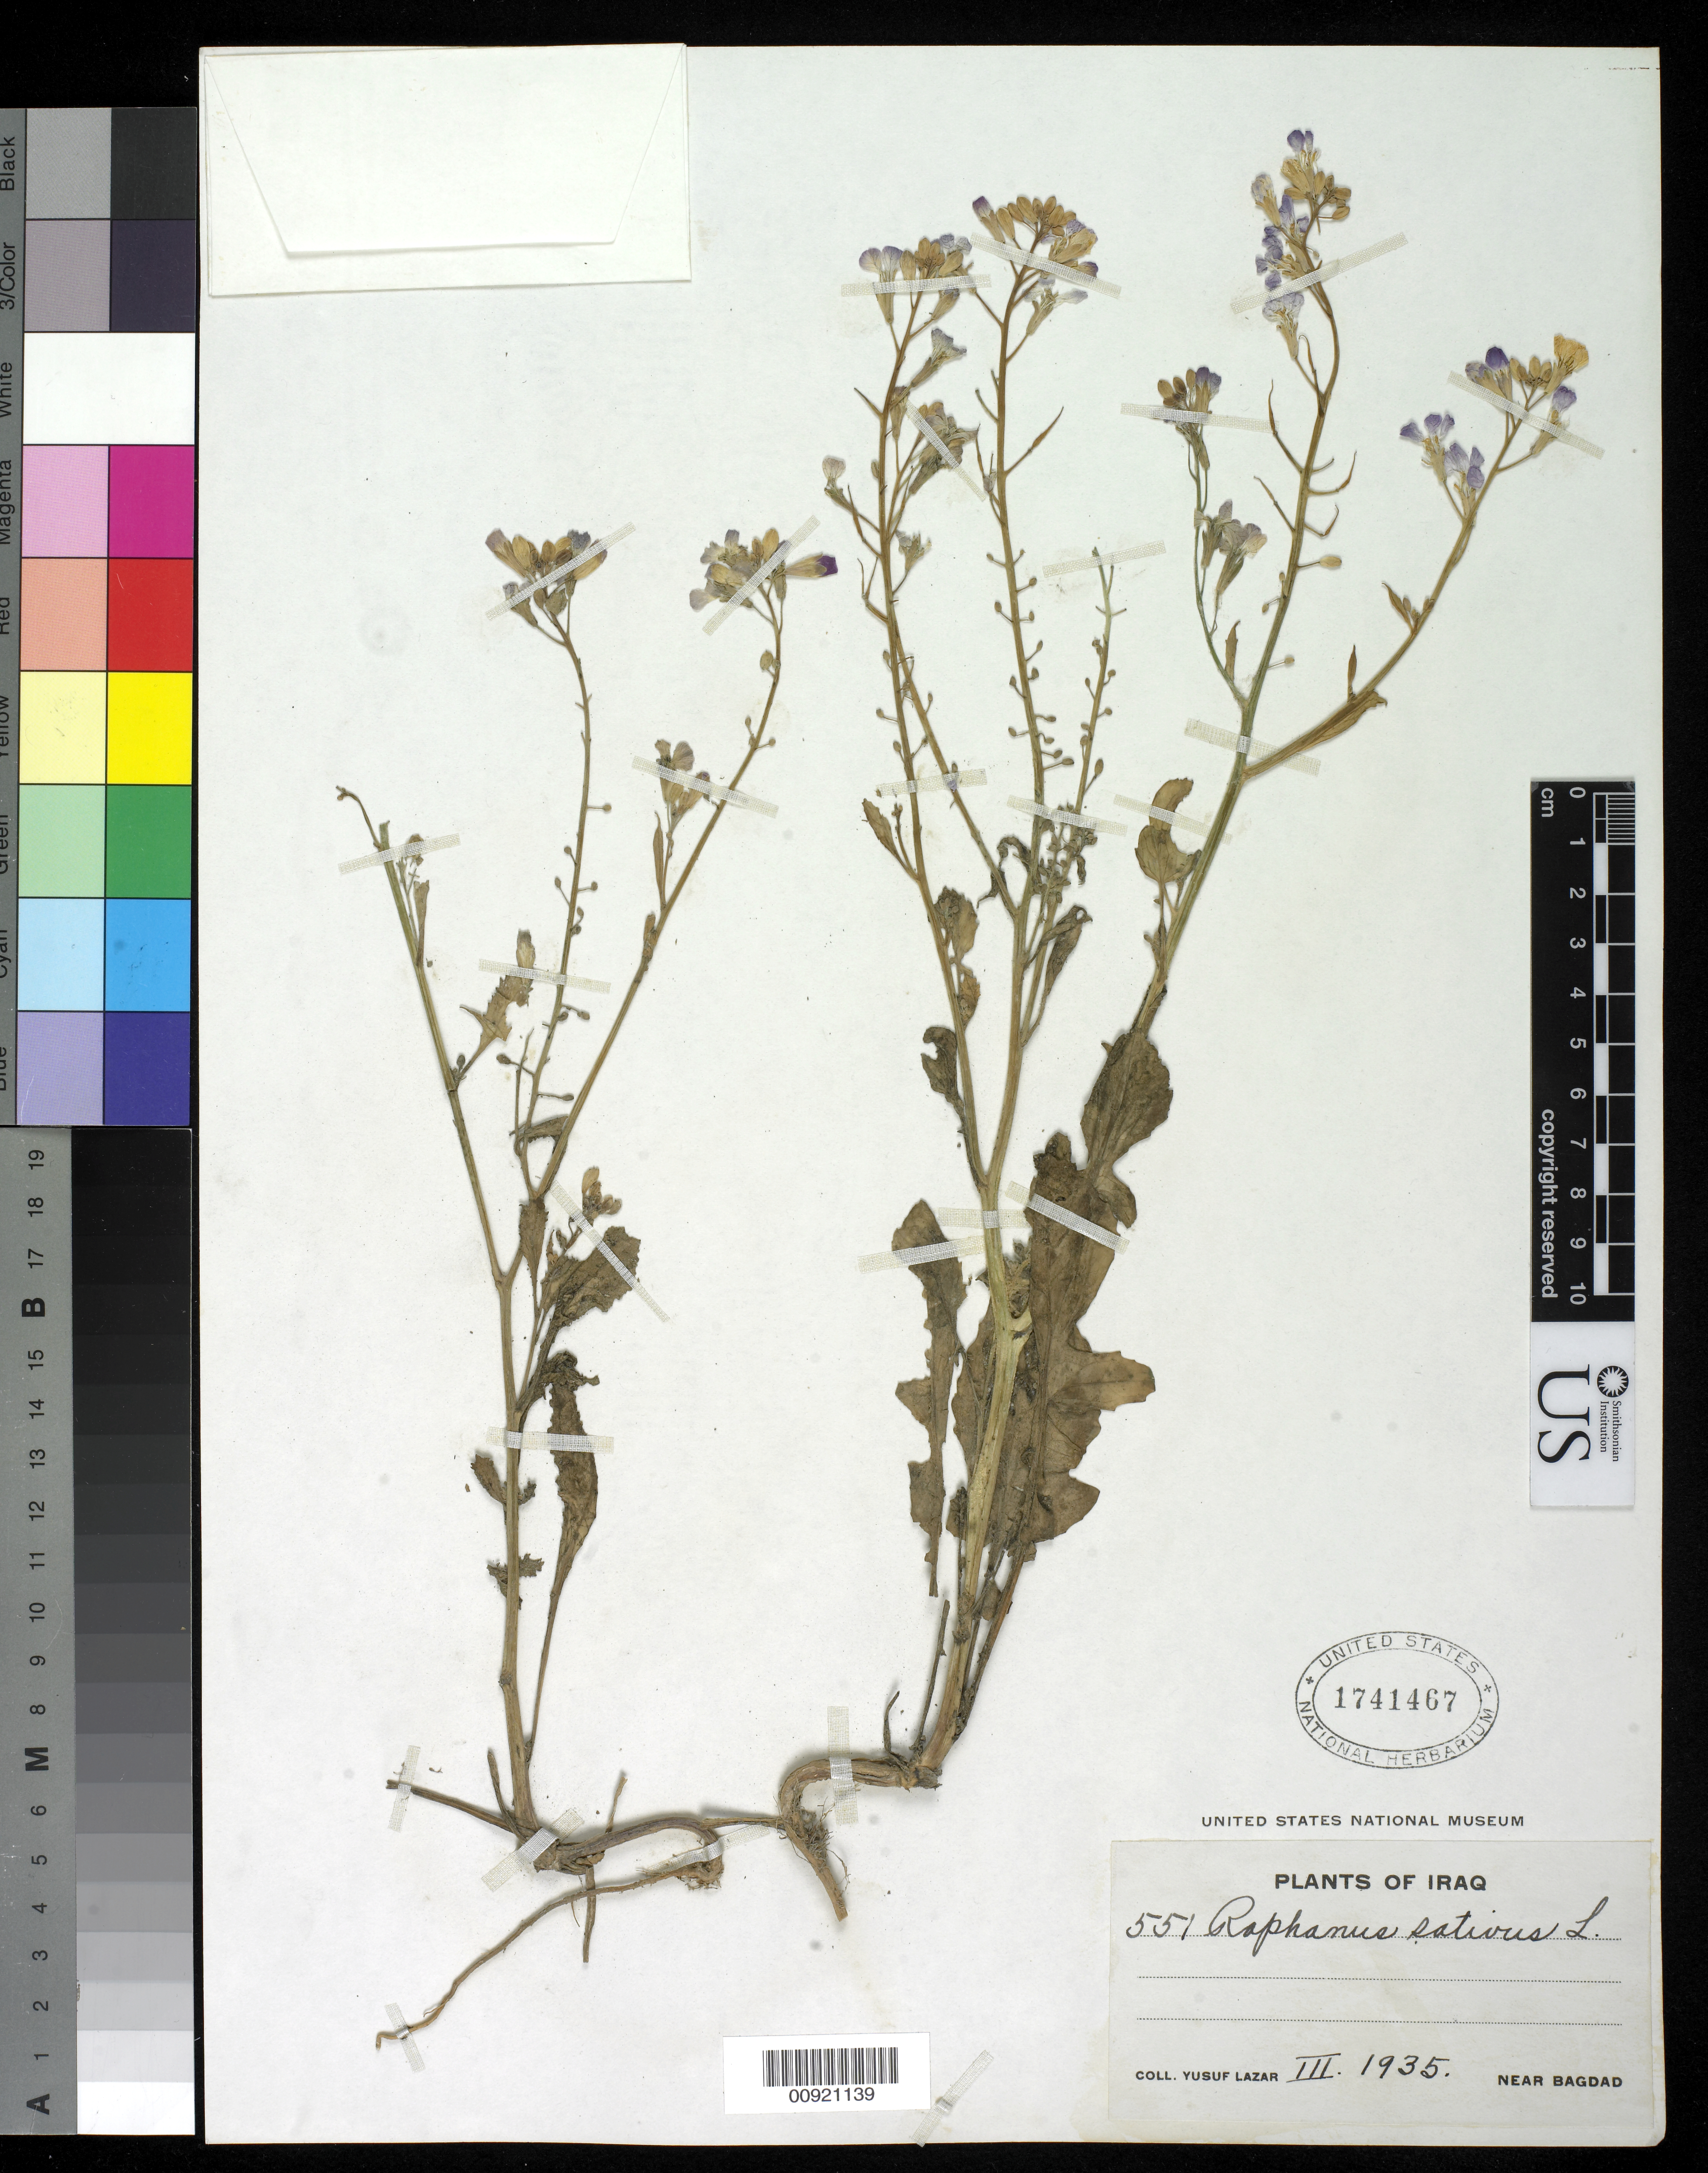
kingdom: Plantae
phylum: Tracheophyta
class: Magnoliopsida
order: Brassicales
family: Brassicaceae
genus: Raphanus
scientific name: Raphanus sativus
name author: L.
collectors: Y. Lazar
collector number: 551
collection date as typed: Mar 1935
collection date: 1935-03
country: Iraq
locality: Near Bagdad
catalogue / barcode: US 1741467